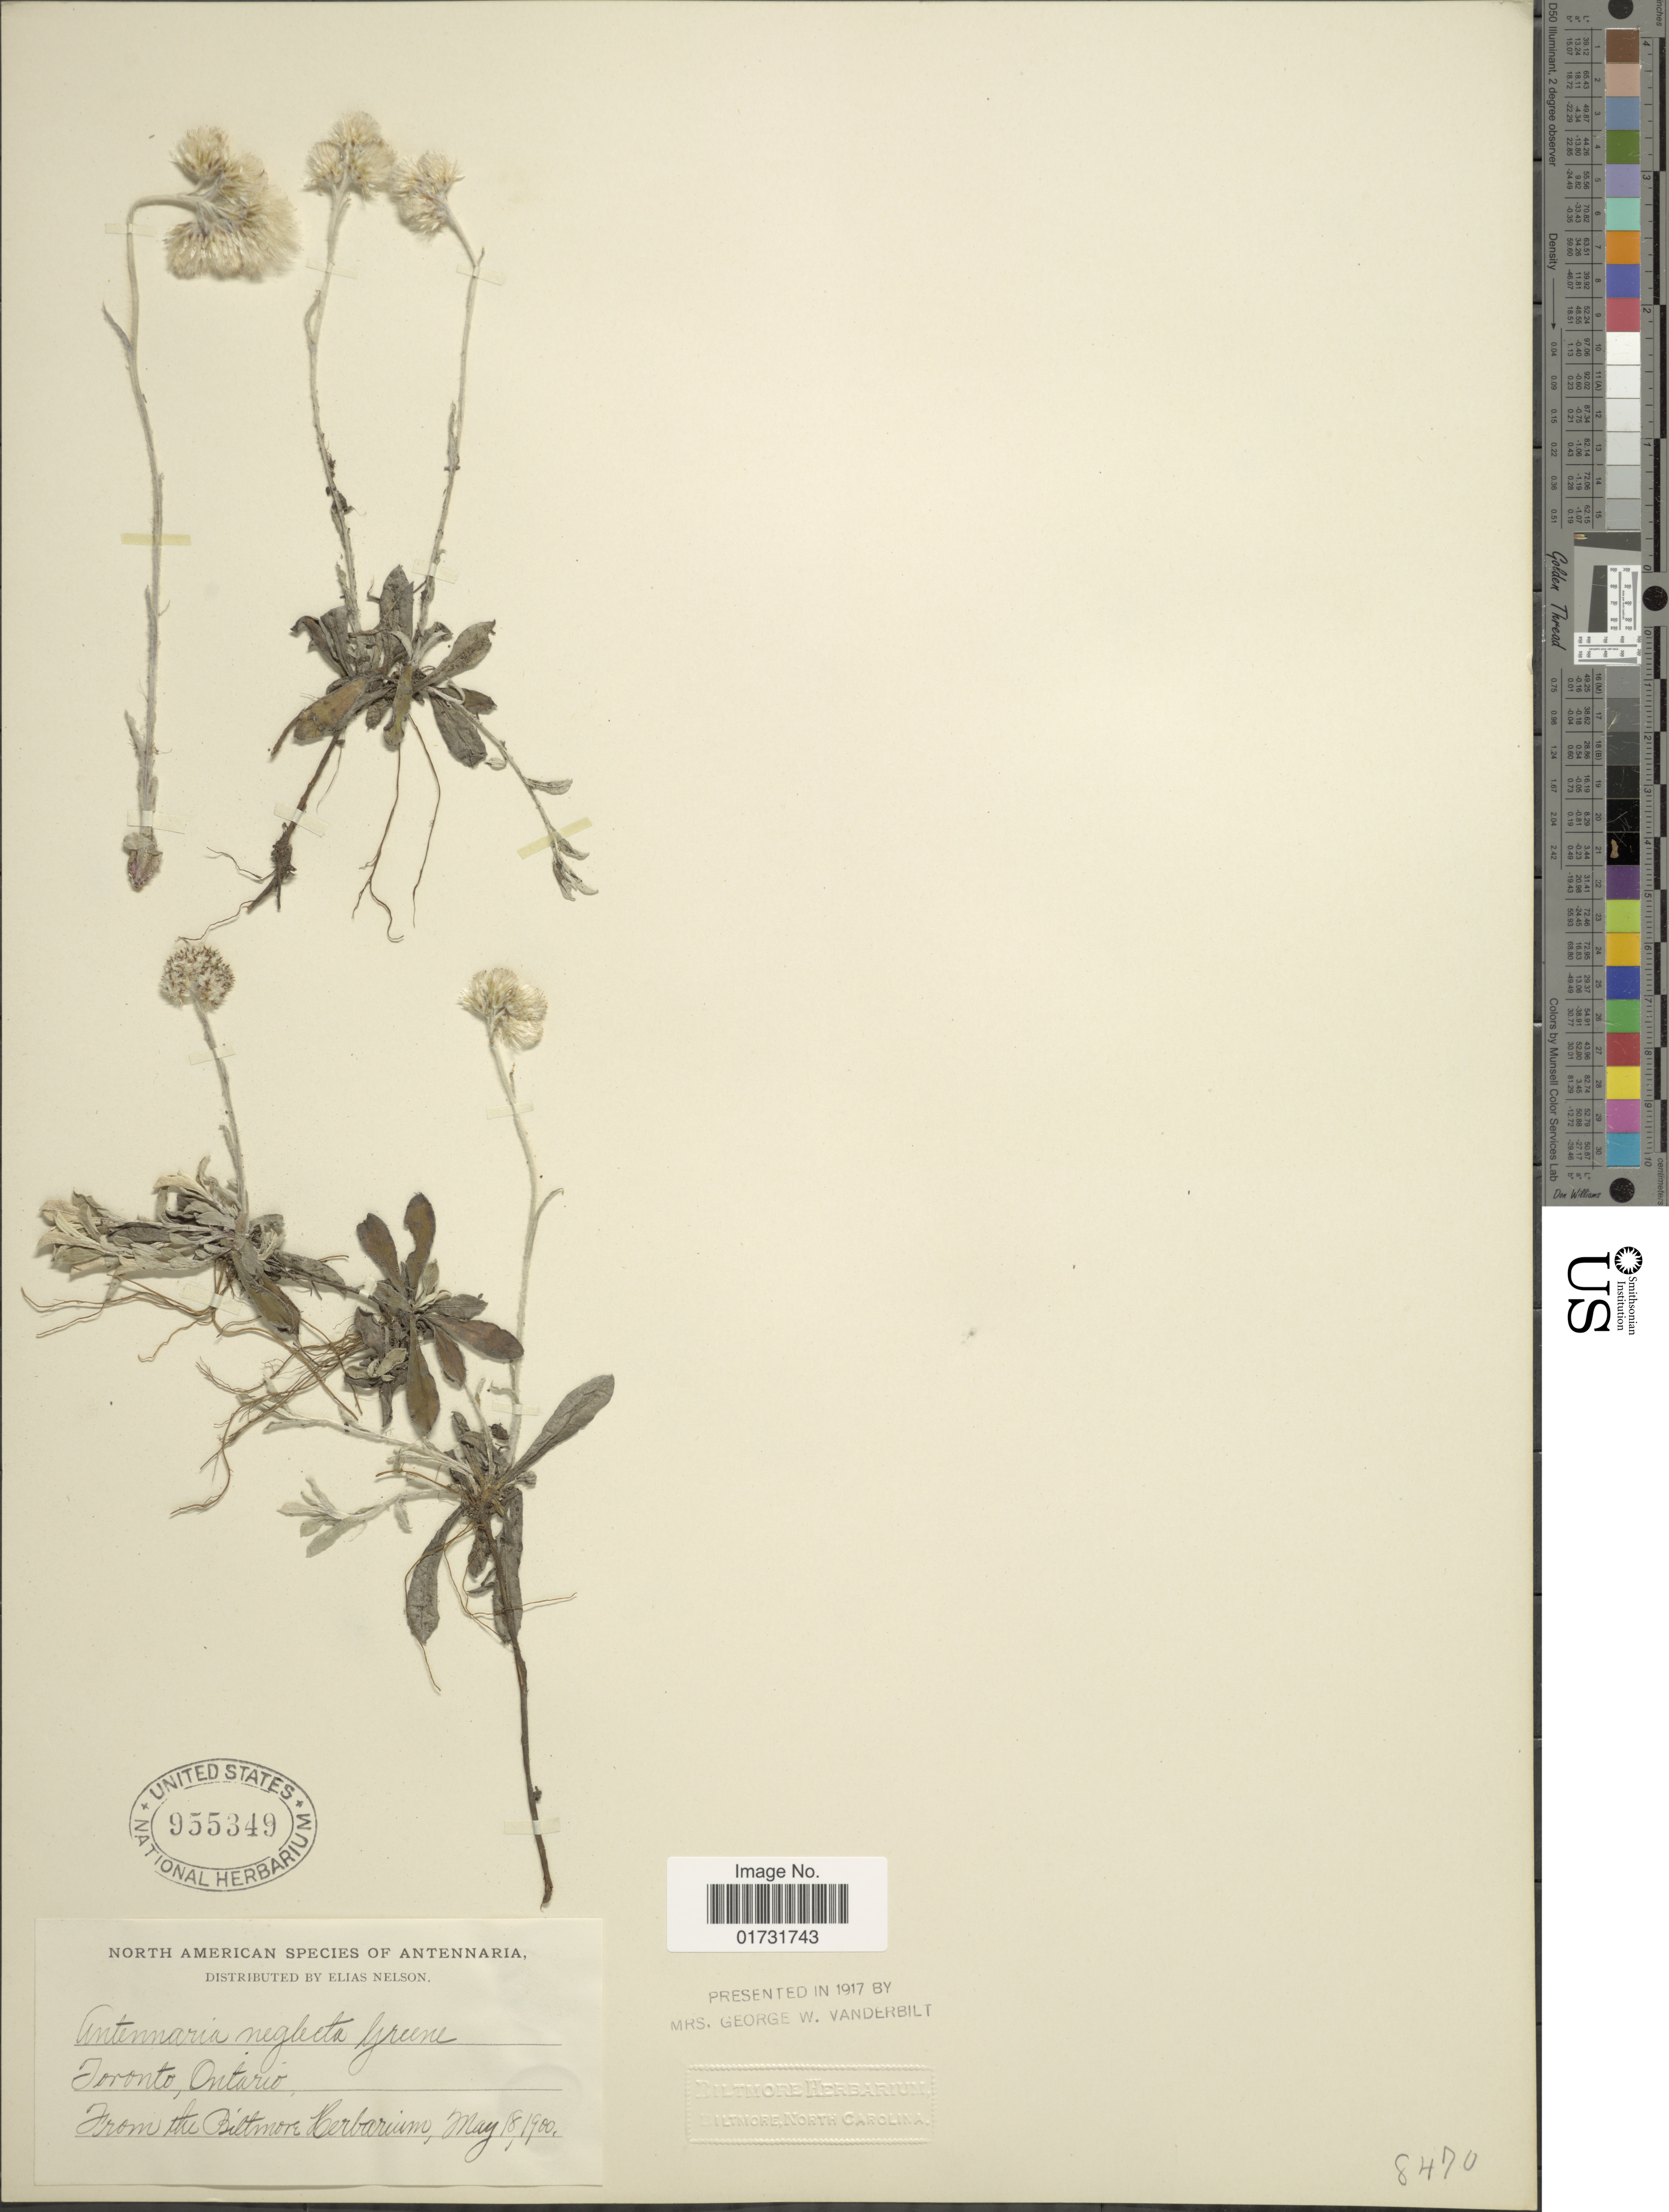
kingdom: Plantae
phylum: Tracheophyta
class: Magnoliopsida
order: Asterales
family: Asteraceae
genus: Antennaria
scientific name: Antennaria neglecta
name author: Greene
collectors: ex herb. Biltmore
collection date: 1900-05-18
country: Canada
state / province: Ontario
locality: Toronto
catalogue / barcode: US 955349